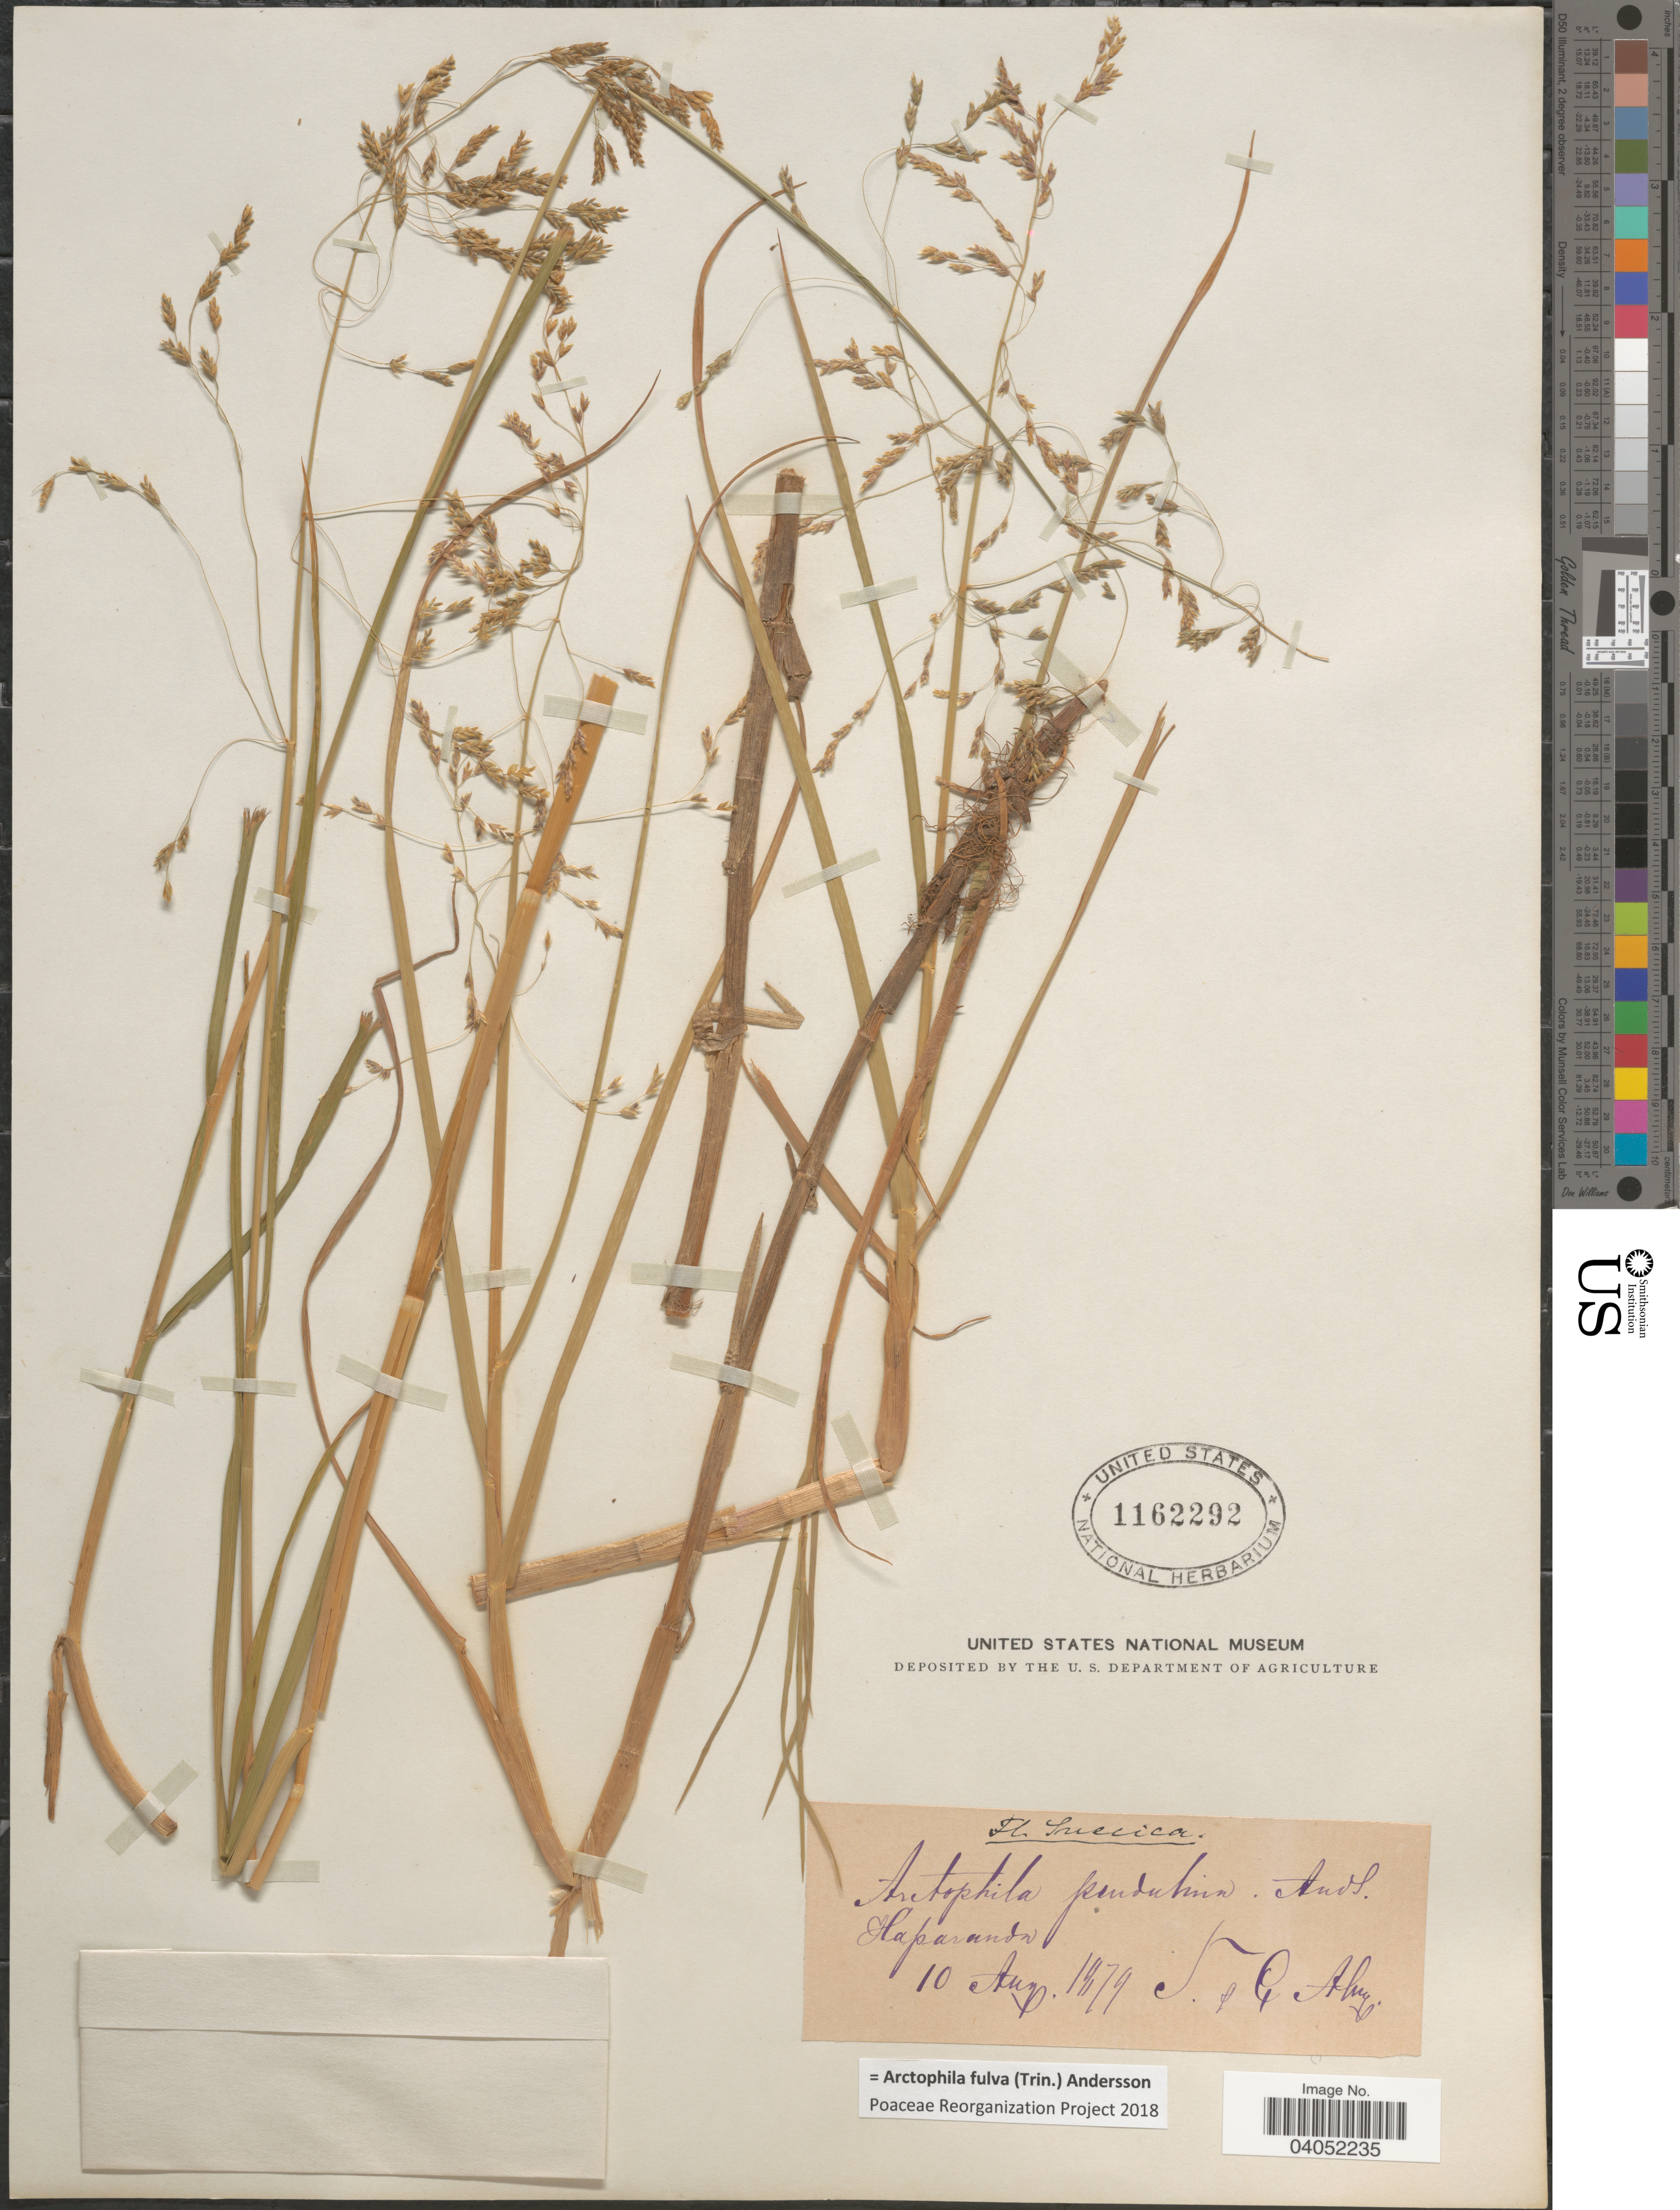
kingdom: Plantae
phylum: Tracheophyta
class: Liliopsida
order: Poales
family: Poaceae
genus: Arctophila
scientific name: Arctophila fulva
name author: (Trin.) Andersson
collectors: J. Ahry & G. Ahry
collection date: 1979-08-10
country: Sweden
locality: Suecica. Haparanda.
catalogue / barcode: US 1162292